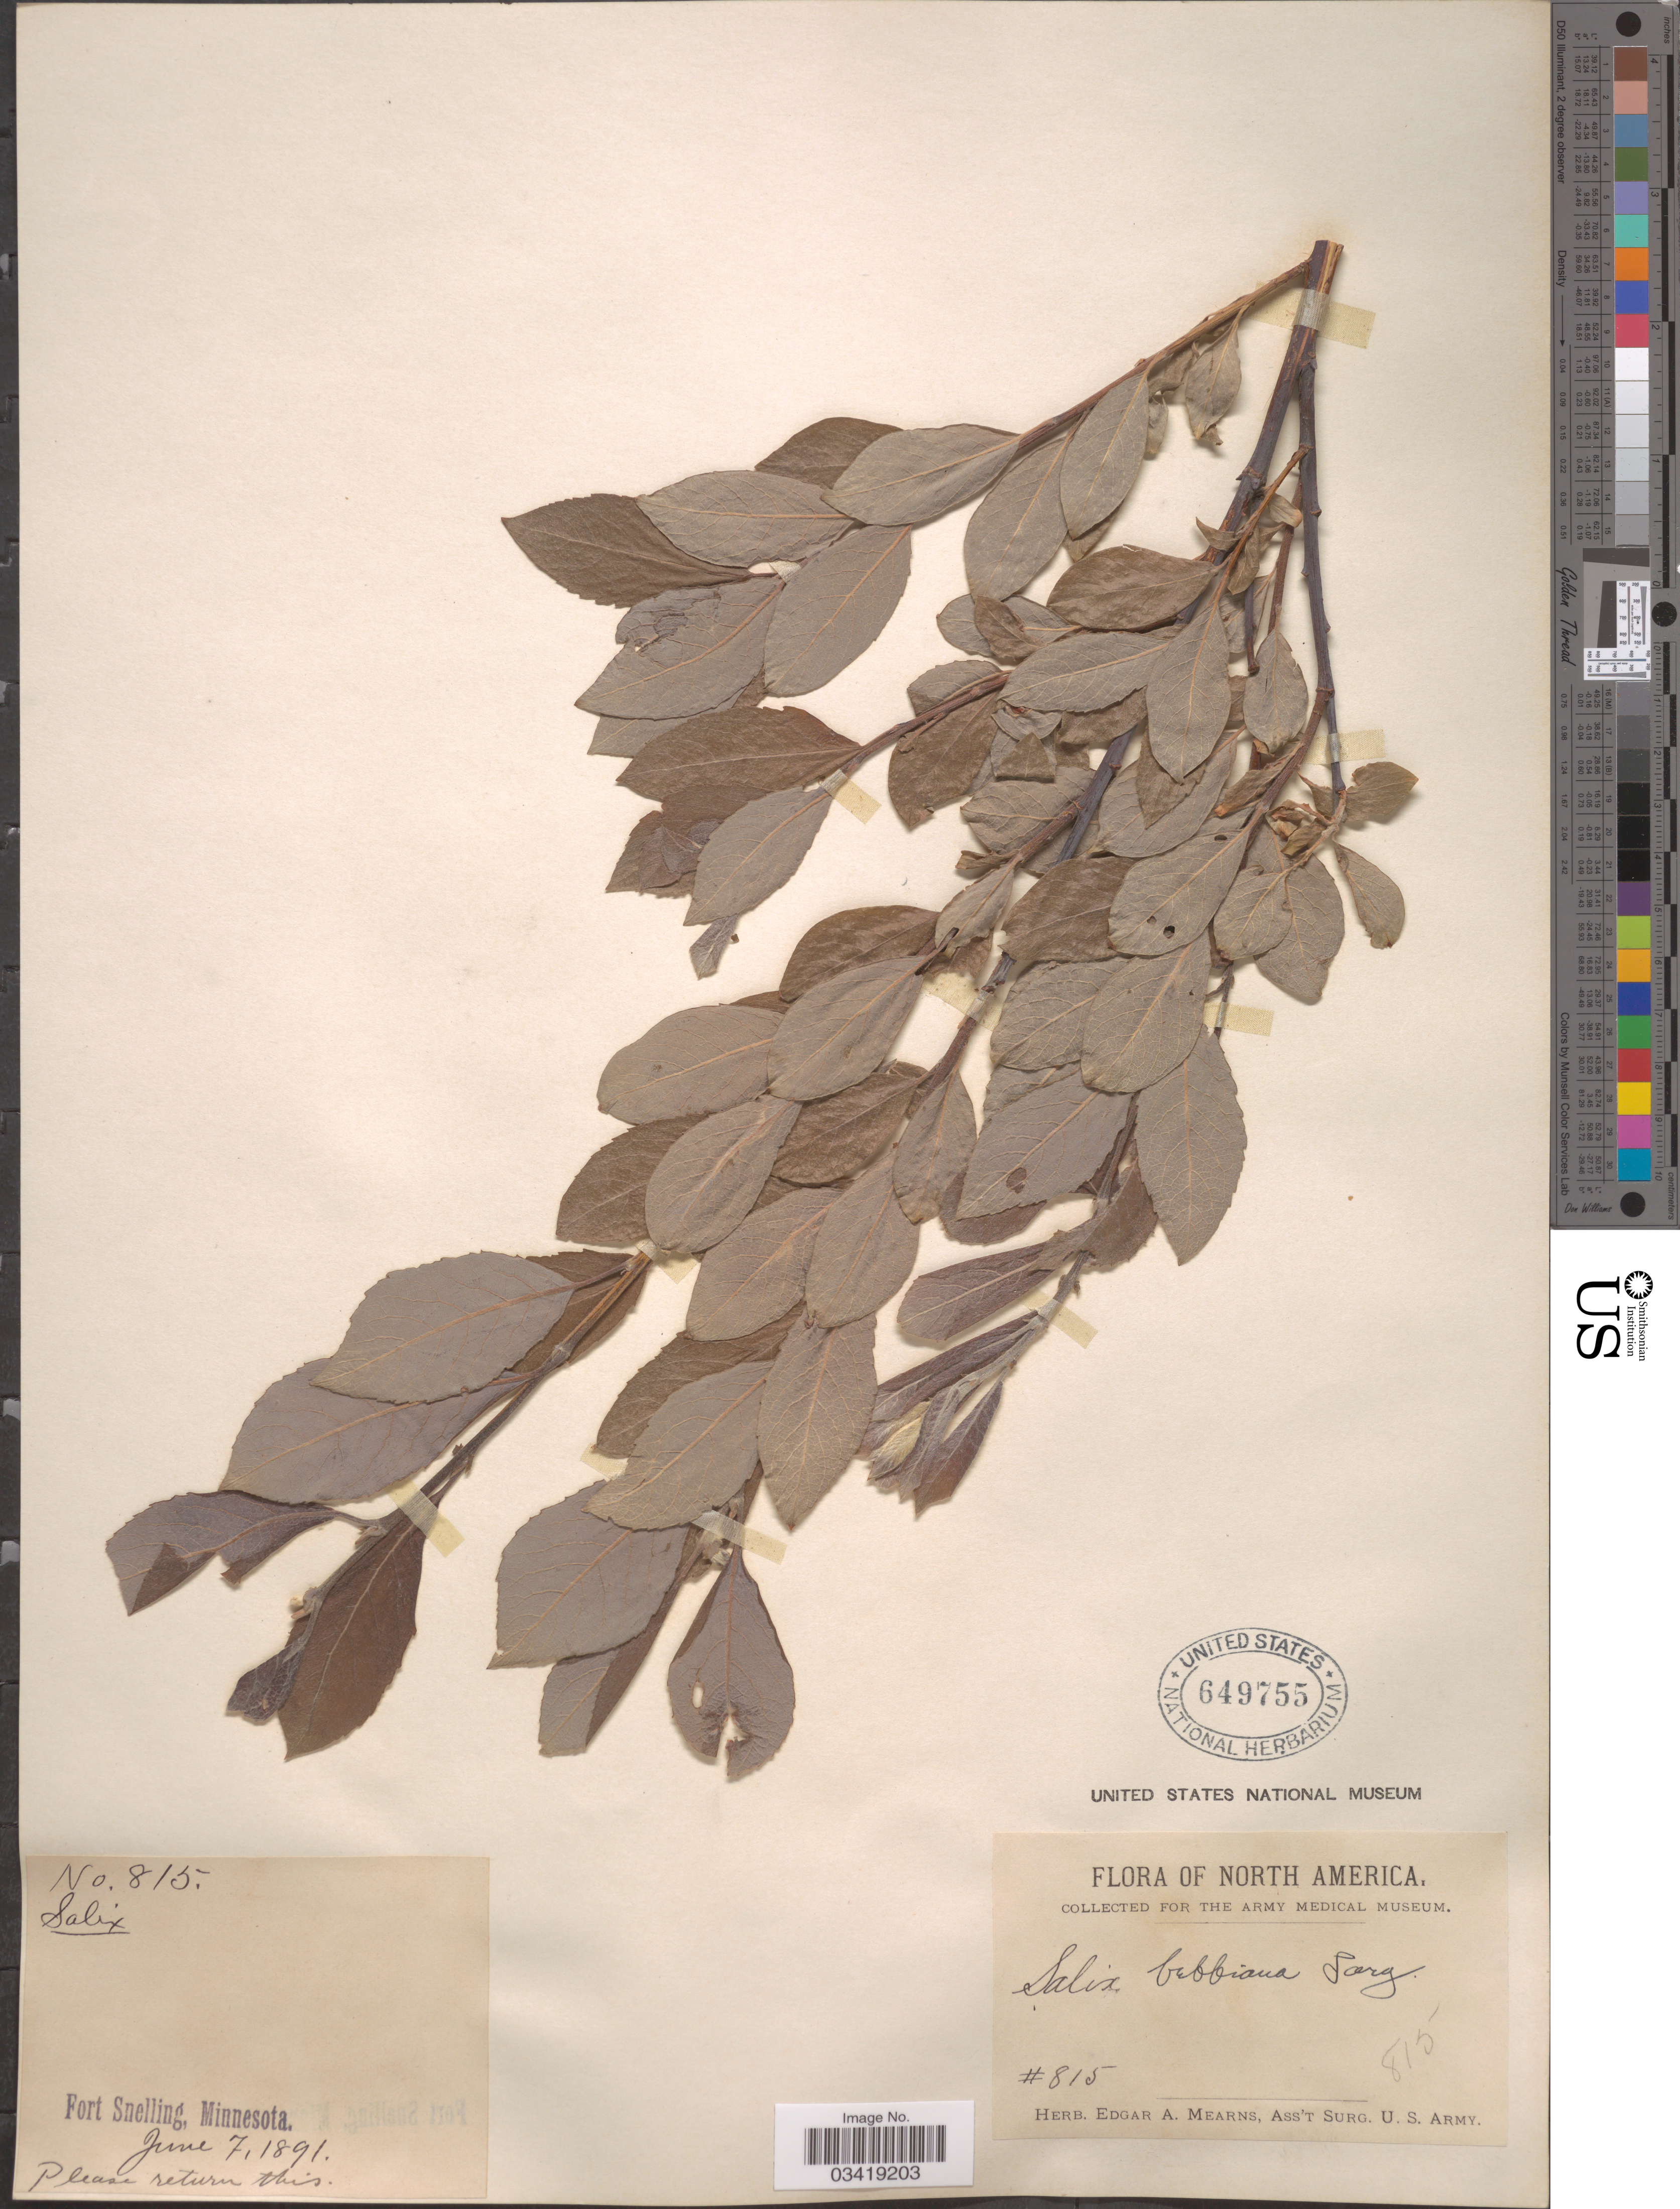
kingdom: Plantae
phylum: Tracheophyta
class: Magnoliopsida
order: Malpighiales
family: Salicaceae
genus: Salix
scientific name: Salix bebbiana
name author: Sarg.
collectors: ex herb. Edgar A. Mearns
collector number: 815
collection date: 1891-06-07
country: United States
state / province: Minnesota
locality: Fort Snelling.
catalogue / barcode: US 649755